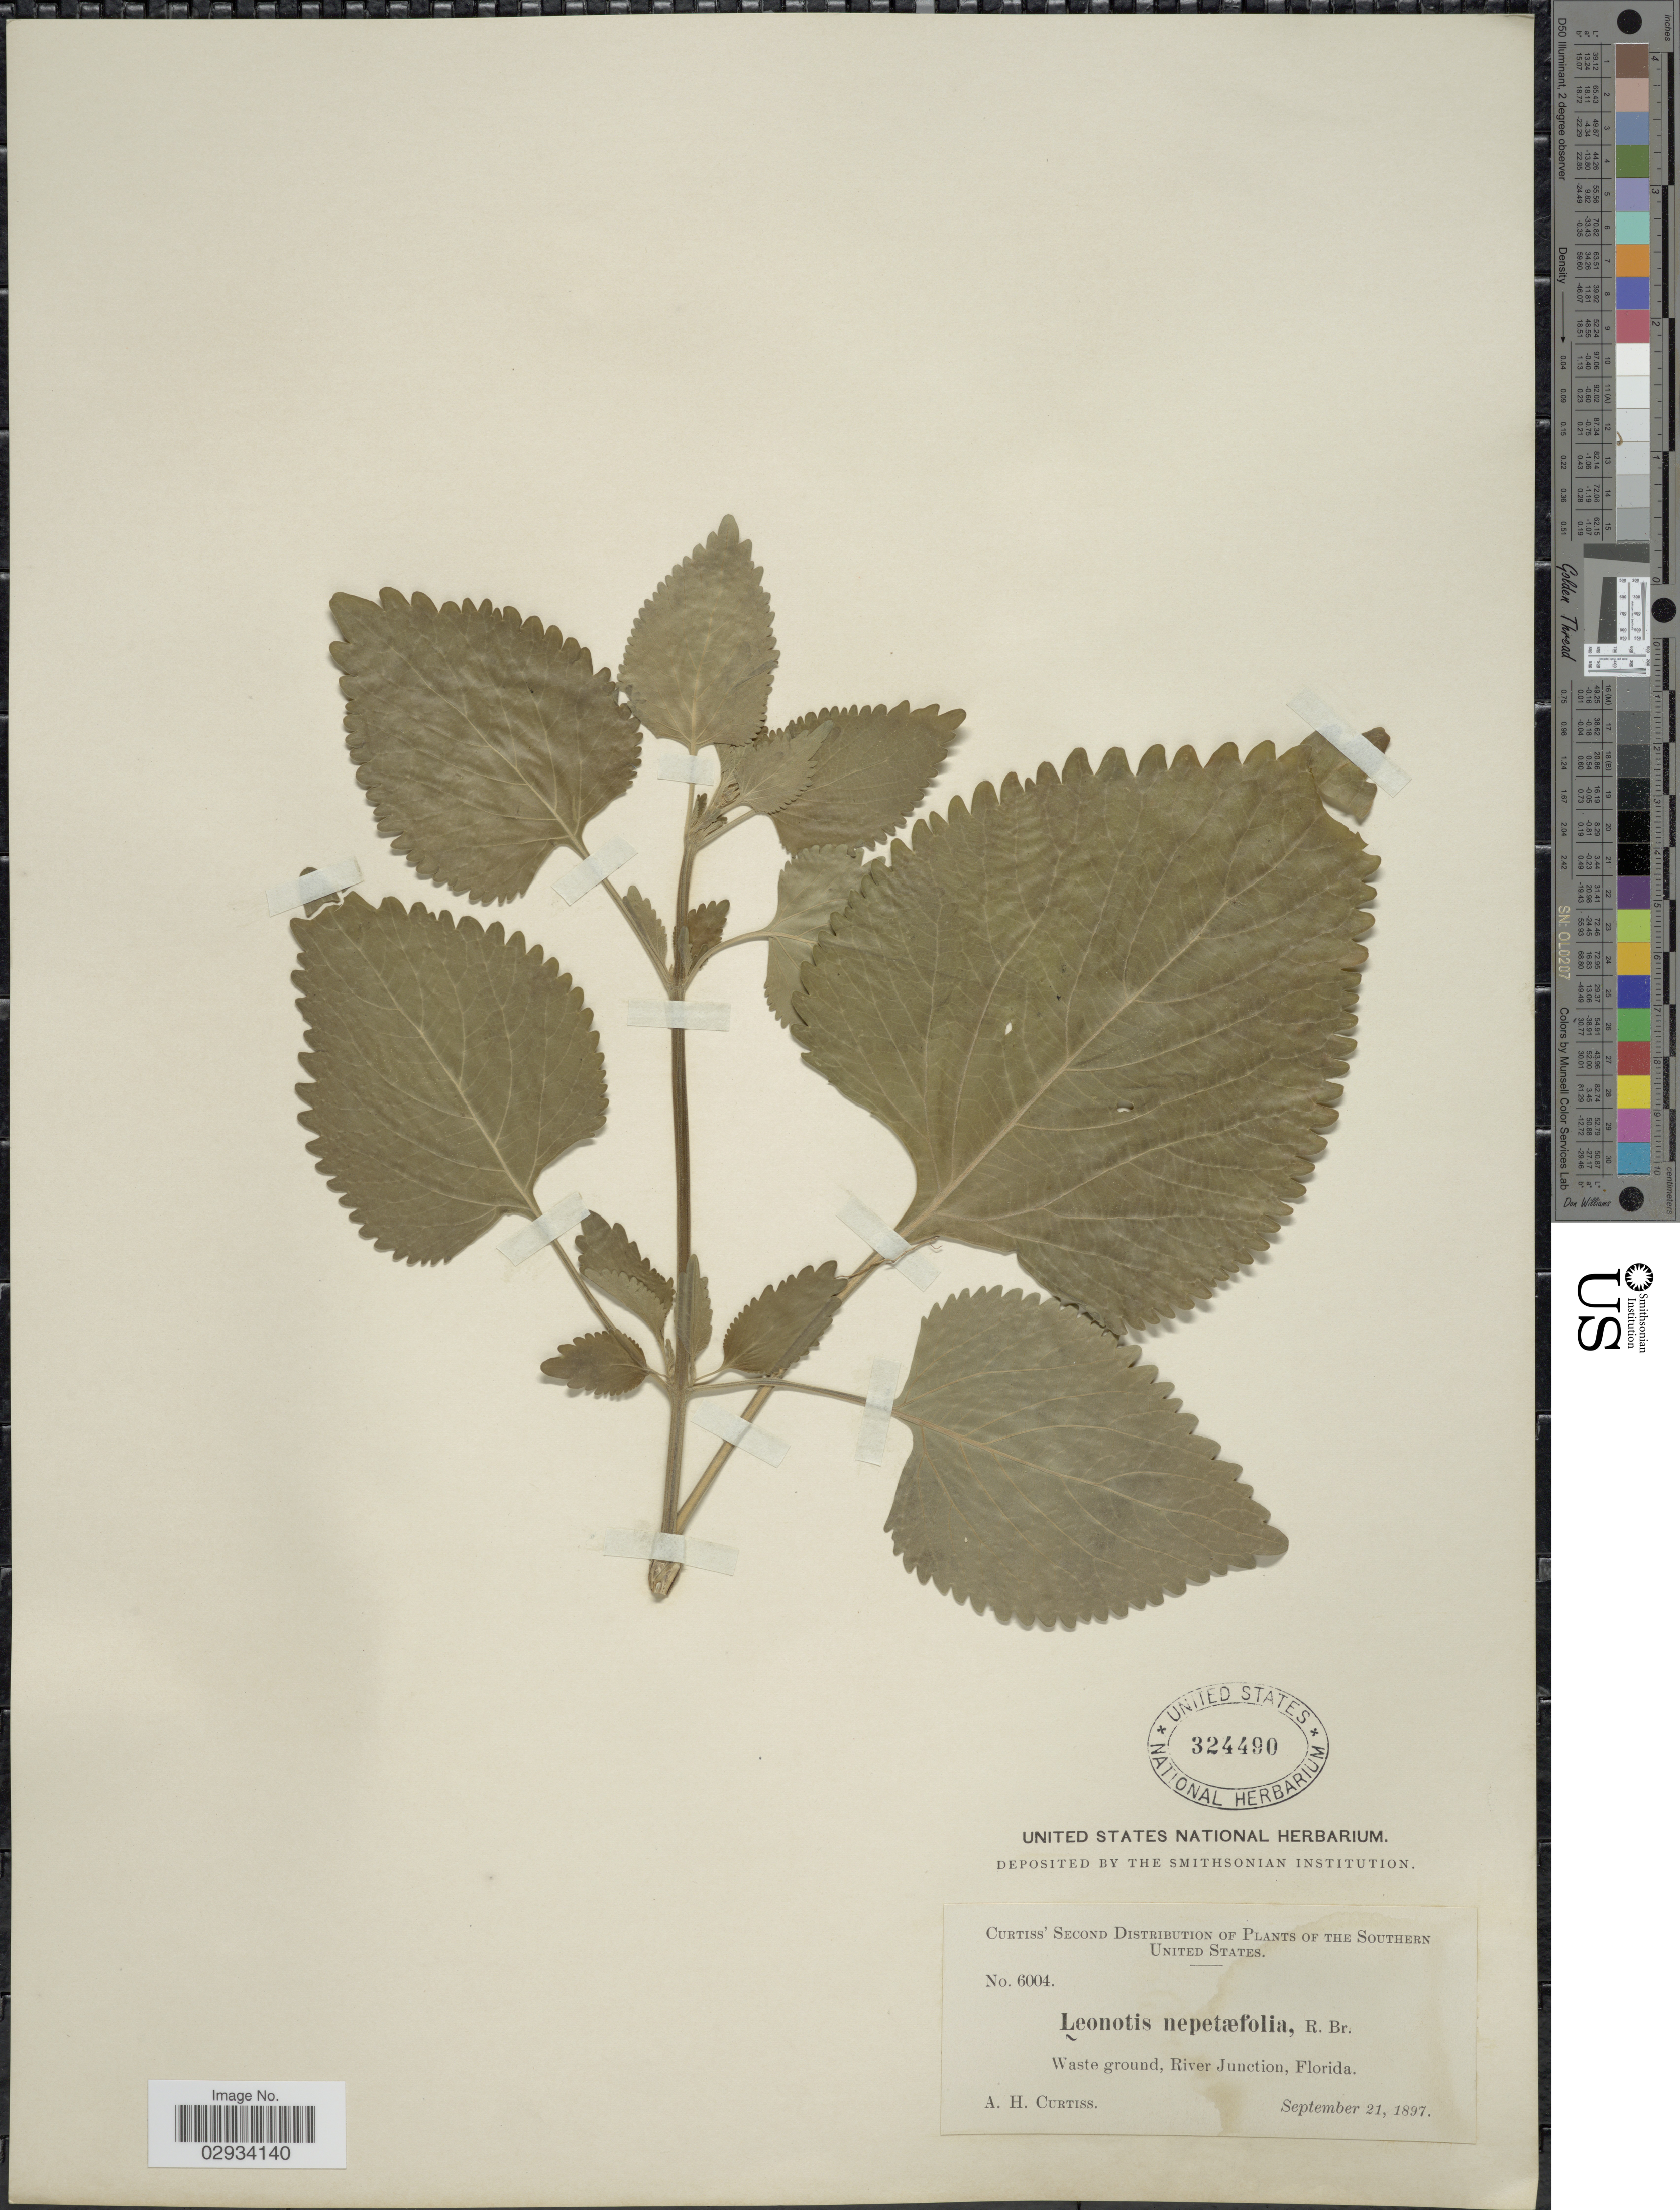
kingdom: Plantae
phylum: Tracheophyta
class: Magnoliopsida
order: Lamiales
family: Lamiaceae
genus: Leonotis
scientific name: Leonotis nepetifolia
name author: (L.) R. Br.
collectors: A. H. Curtiss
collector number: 6004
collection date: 1897-09-21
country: United States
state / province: Florida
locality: Southern United States. River Junction.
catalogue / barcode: US 324490